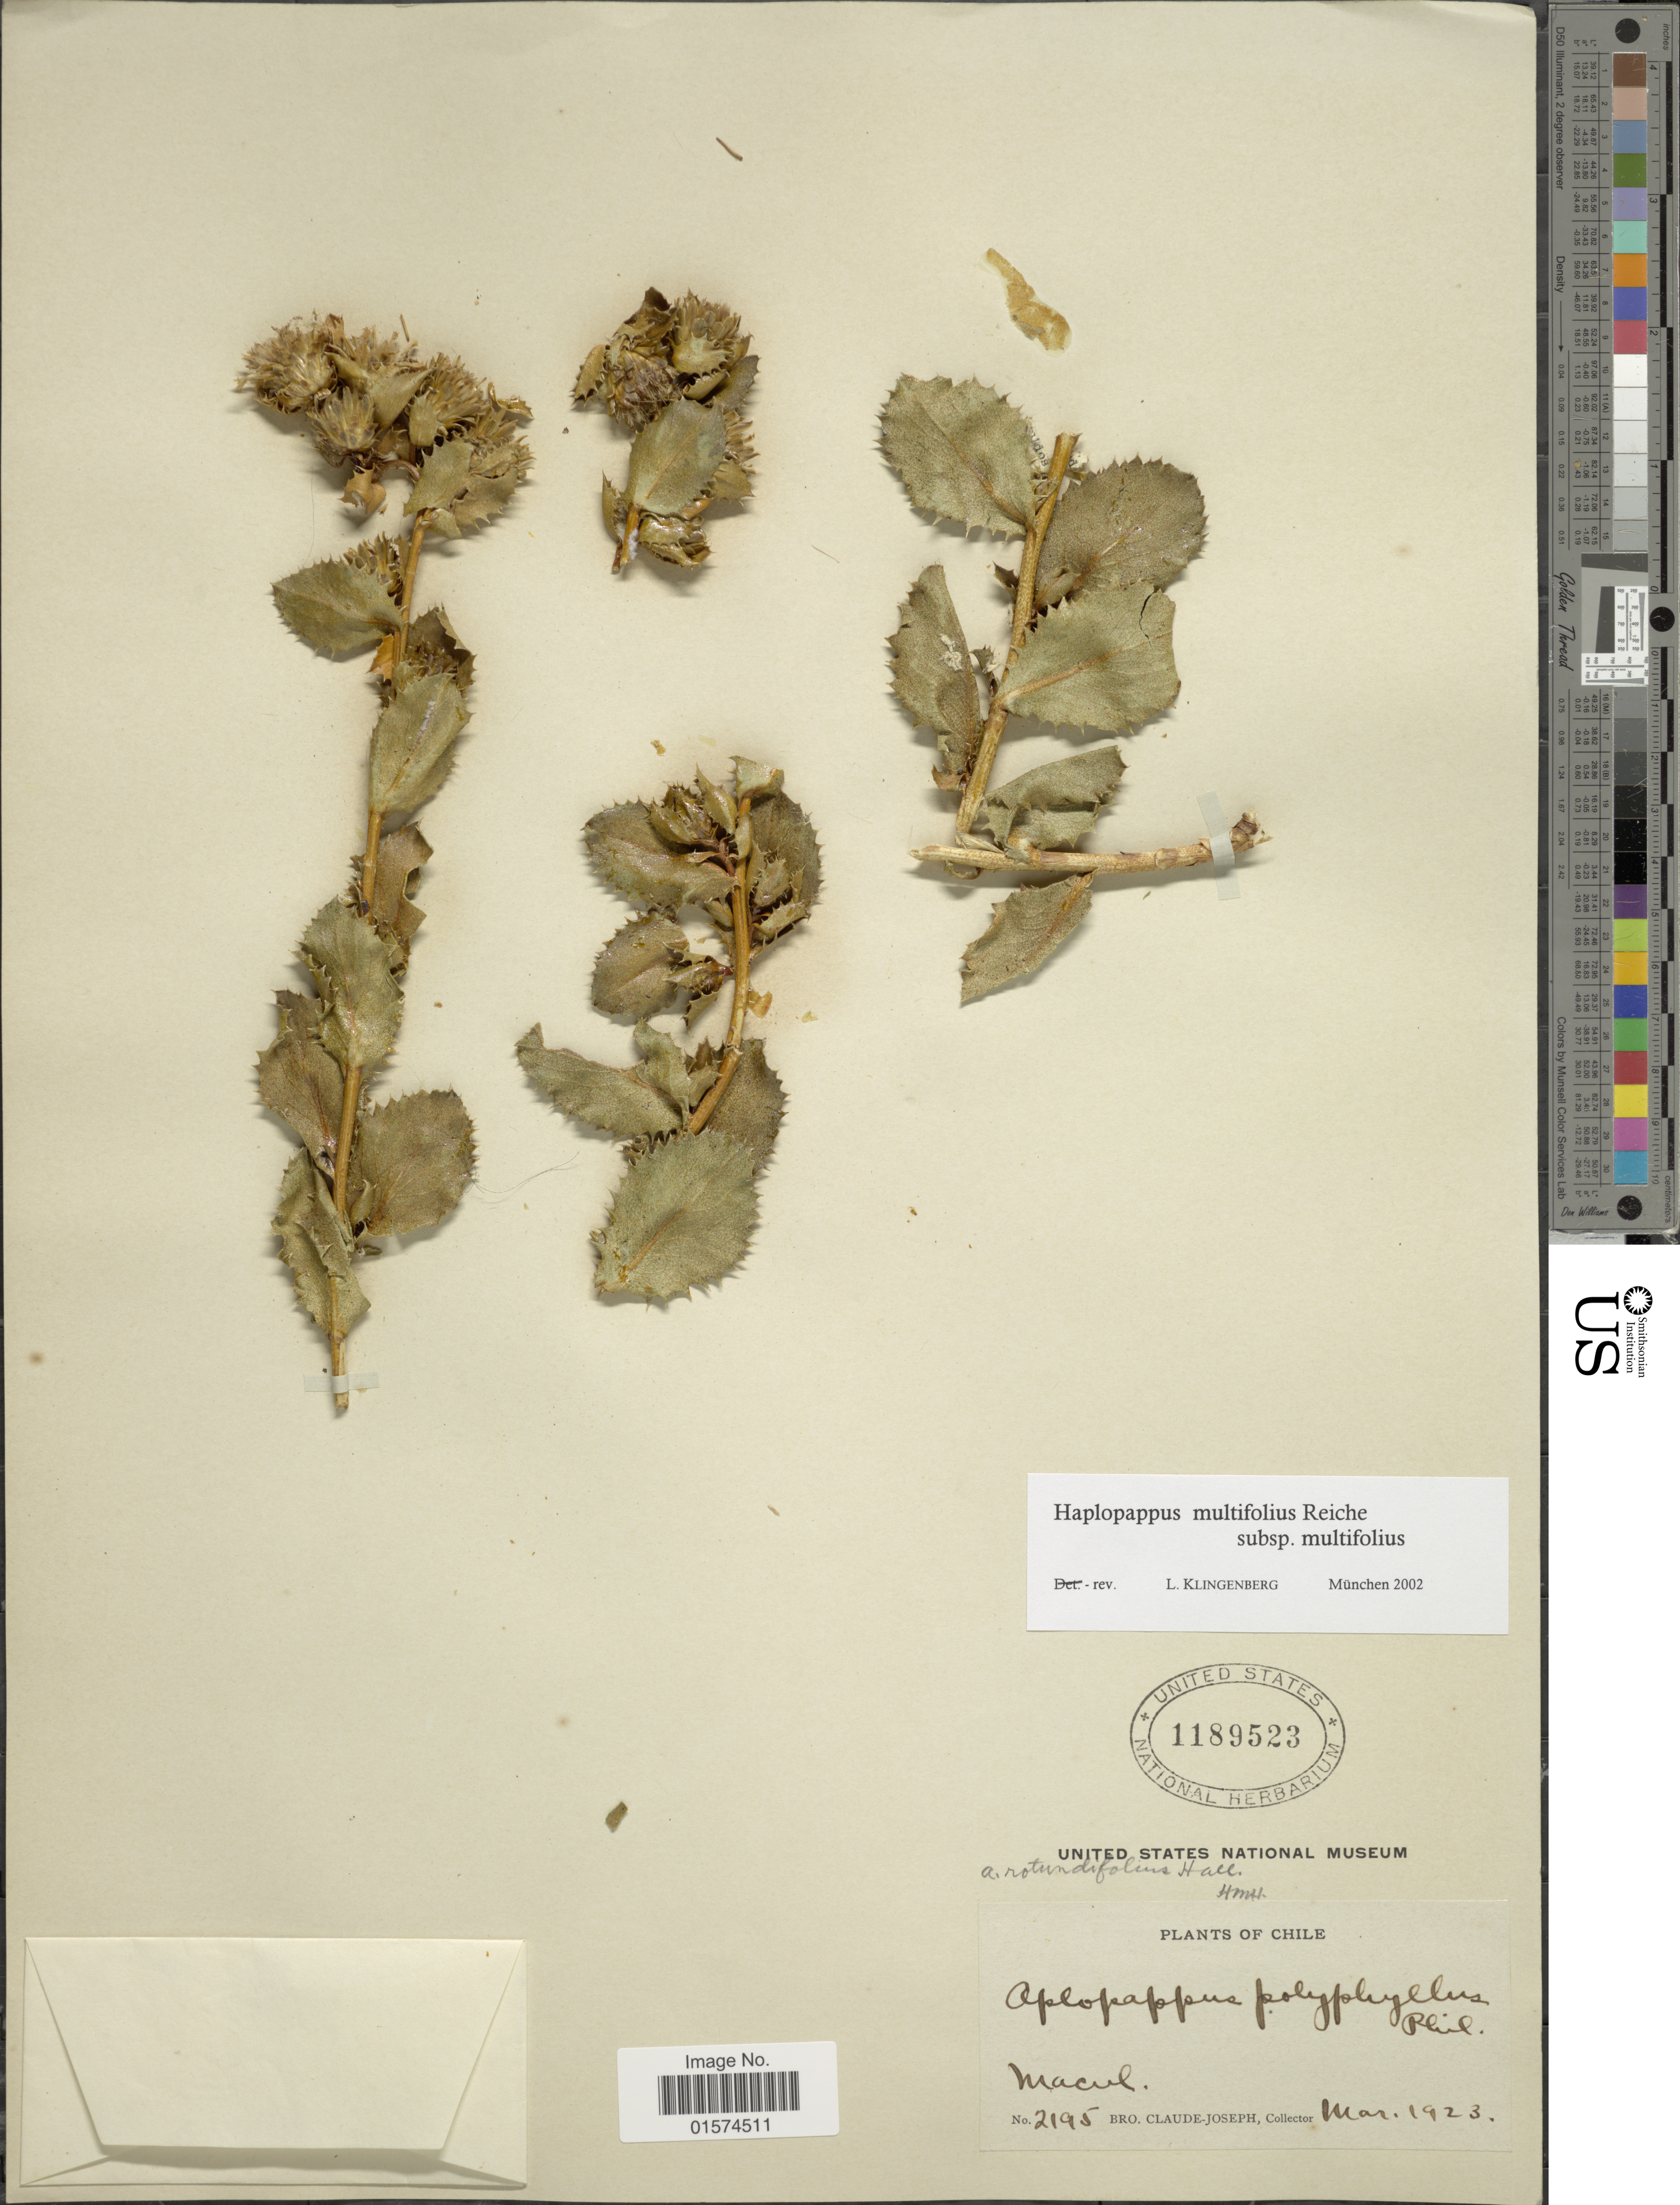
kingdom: Plantae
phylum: Tracheophyta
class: Magnoliopsida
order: Asterales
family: Asteraceae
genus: Haplopappus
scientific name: Haplopappus multifolius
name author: Phil. ex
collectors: Bro. Claude-Joseph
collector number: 2195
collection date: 1923-03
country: Chile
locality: Macul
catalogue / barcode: US 1189523